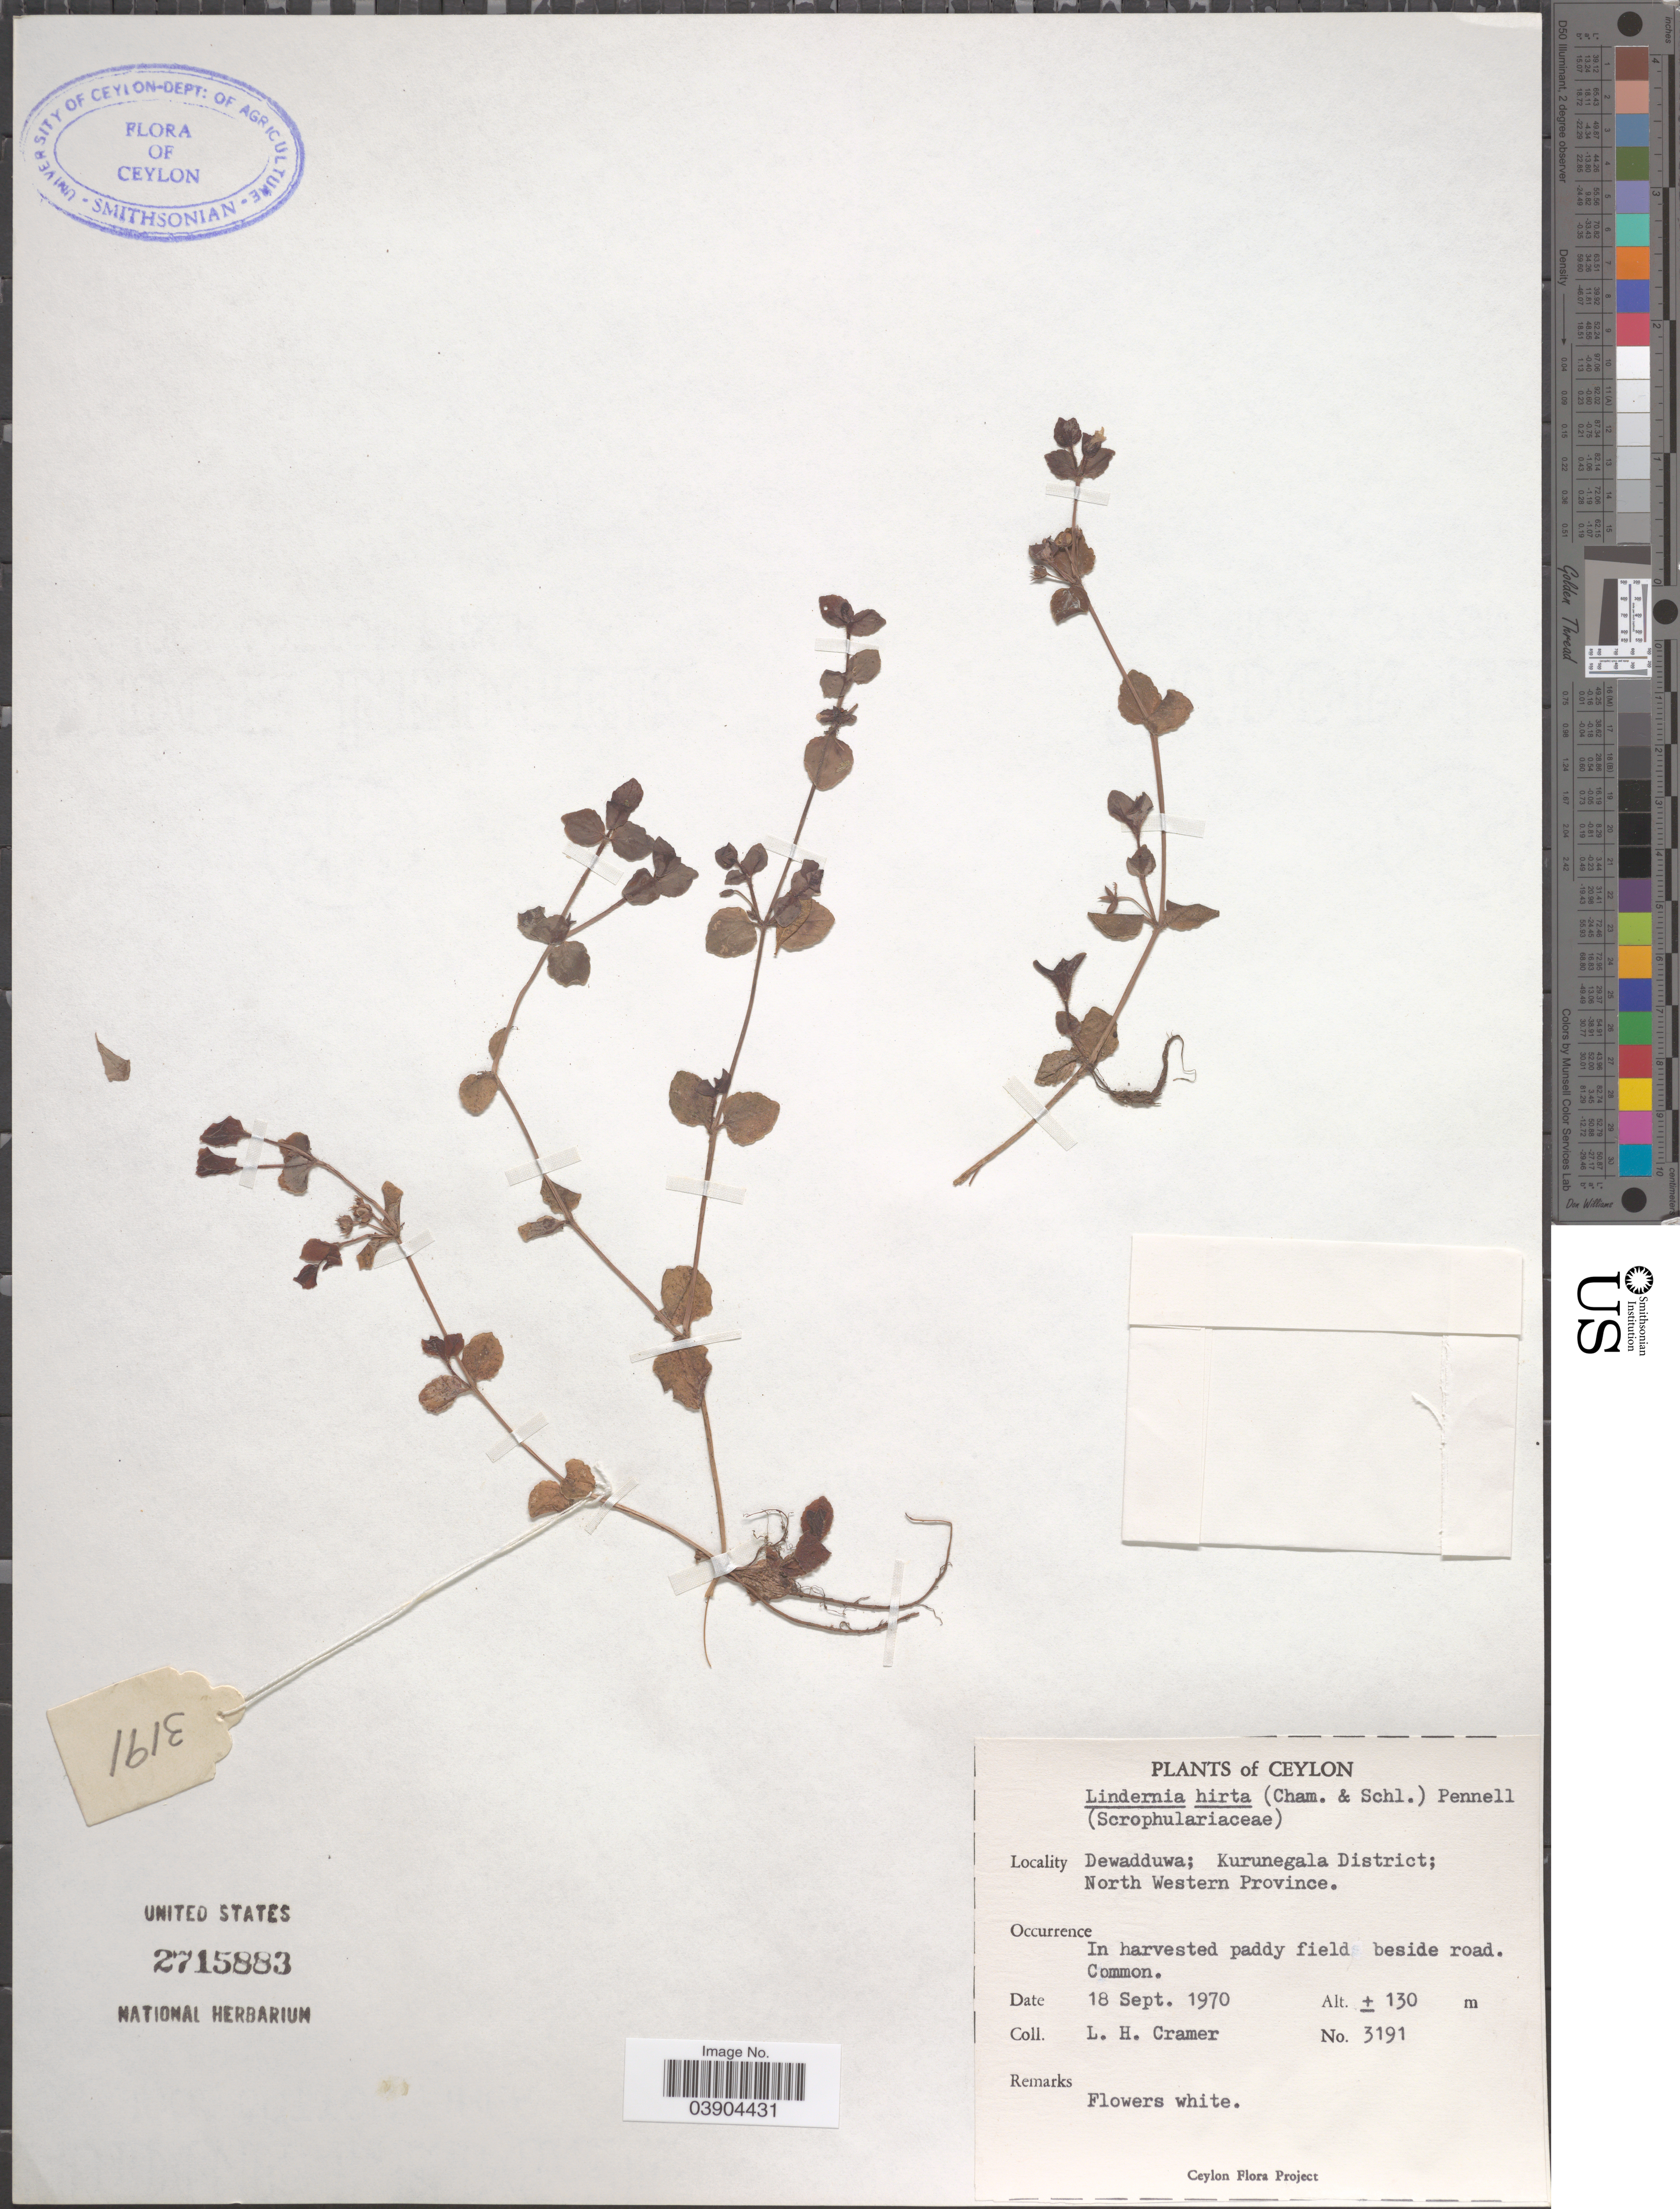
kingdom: Plantae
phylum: Tracheophyta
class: Magnoliopsida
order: Lamiales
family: Linderniaceae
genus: Lindernia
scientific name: Lindernia hirta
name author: (Cham. & Schltdl.) Pennell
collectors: L. H. Cramer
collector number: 3191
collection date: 1970-09-18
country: Sri Lanka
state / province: North Western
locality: Ceylon. Dewadduwa; Kurunegala District.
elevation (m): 130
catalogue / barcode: US 2715883